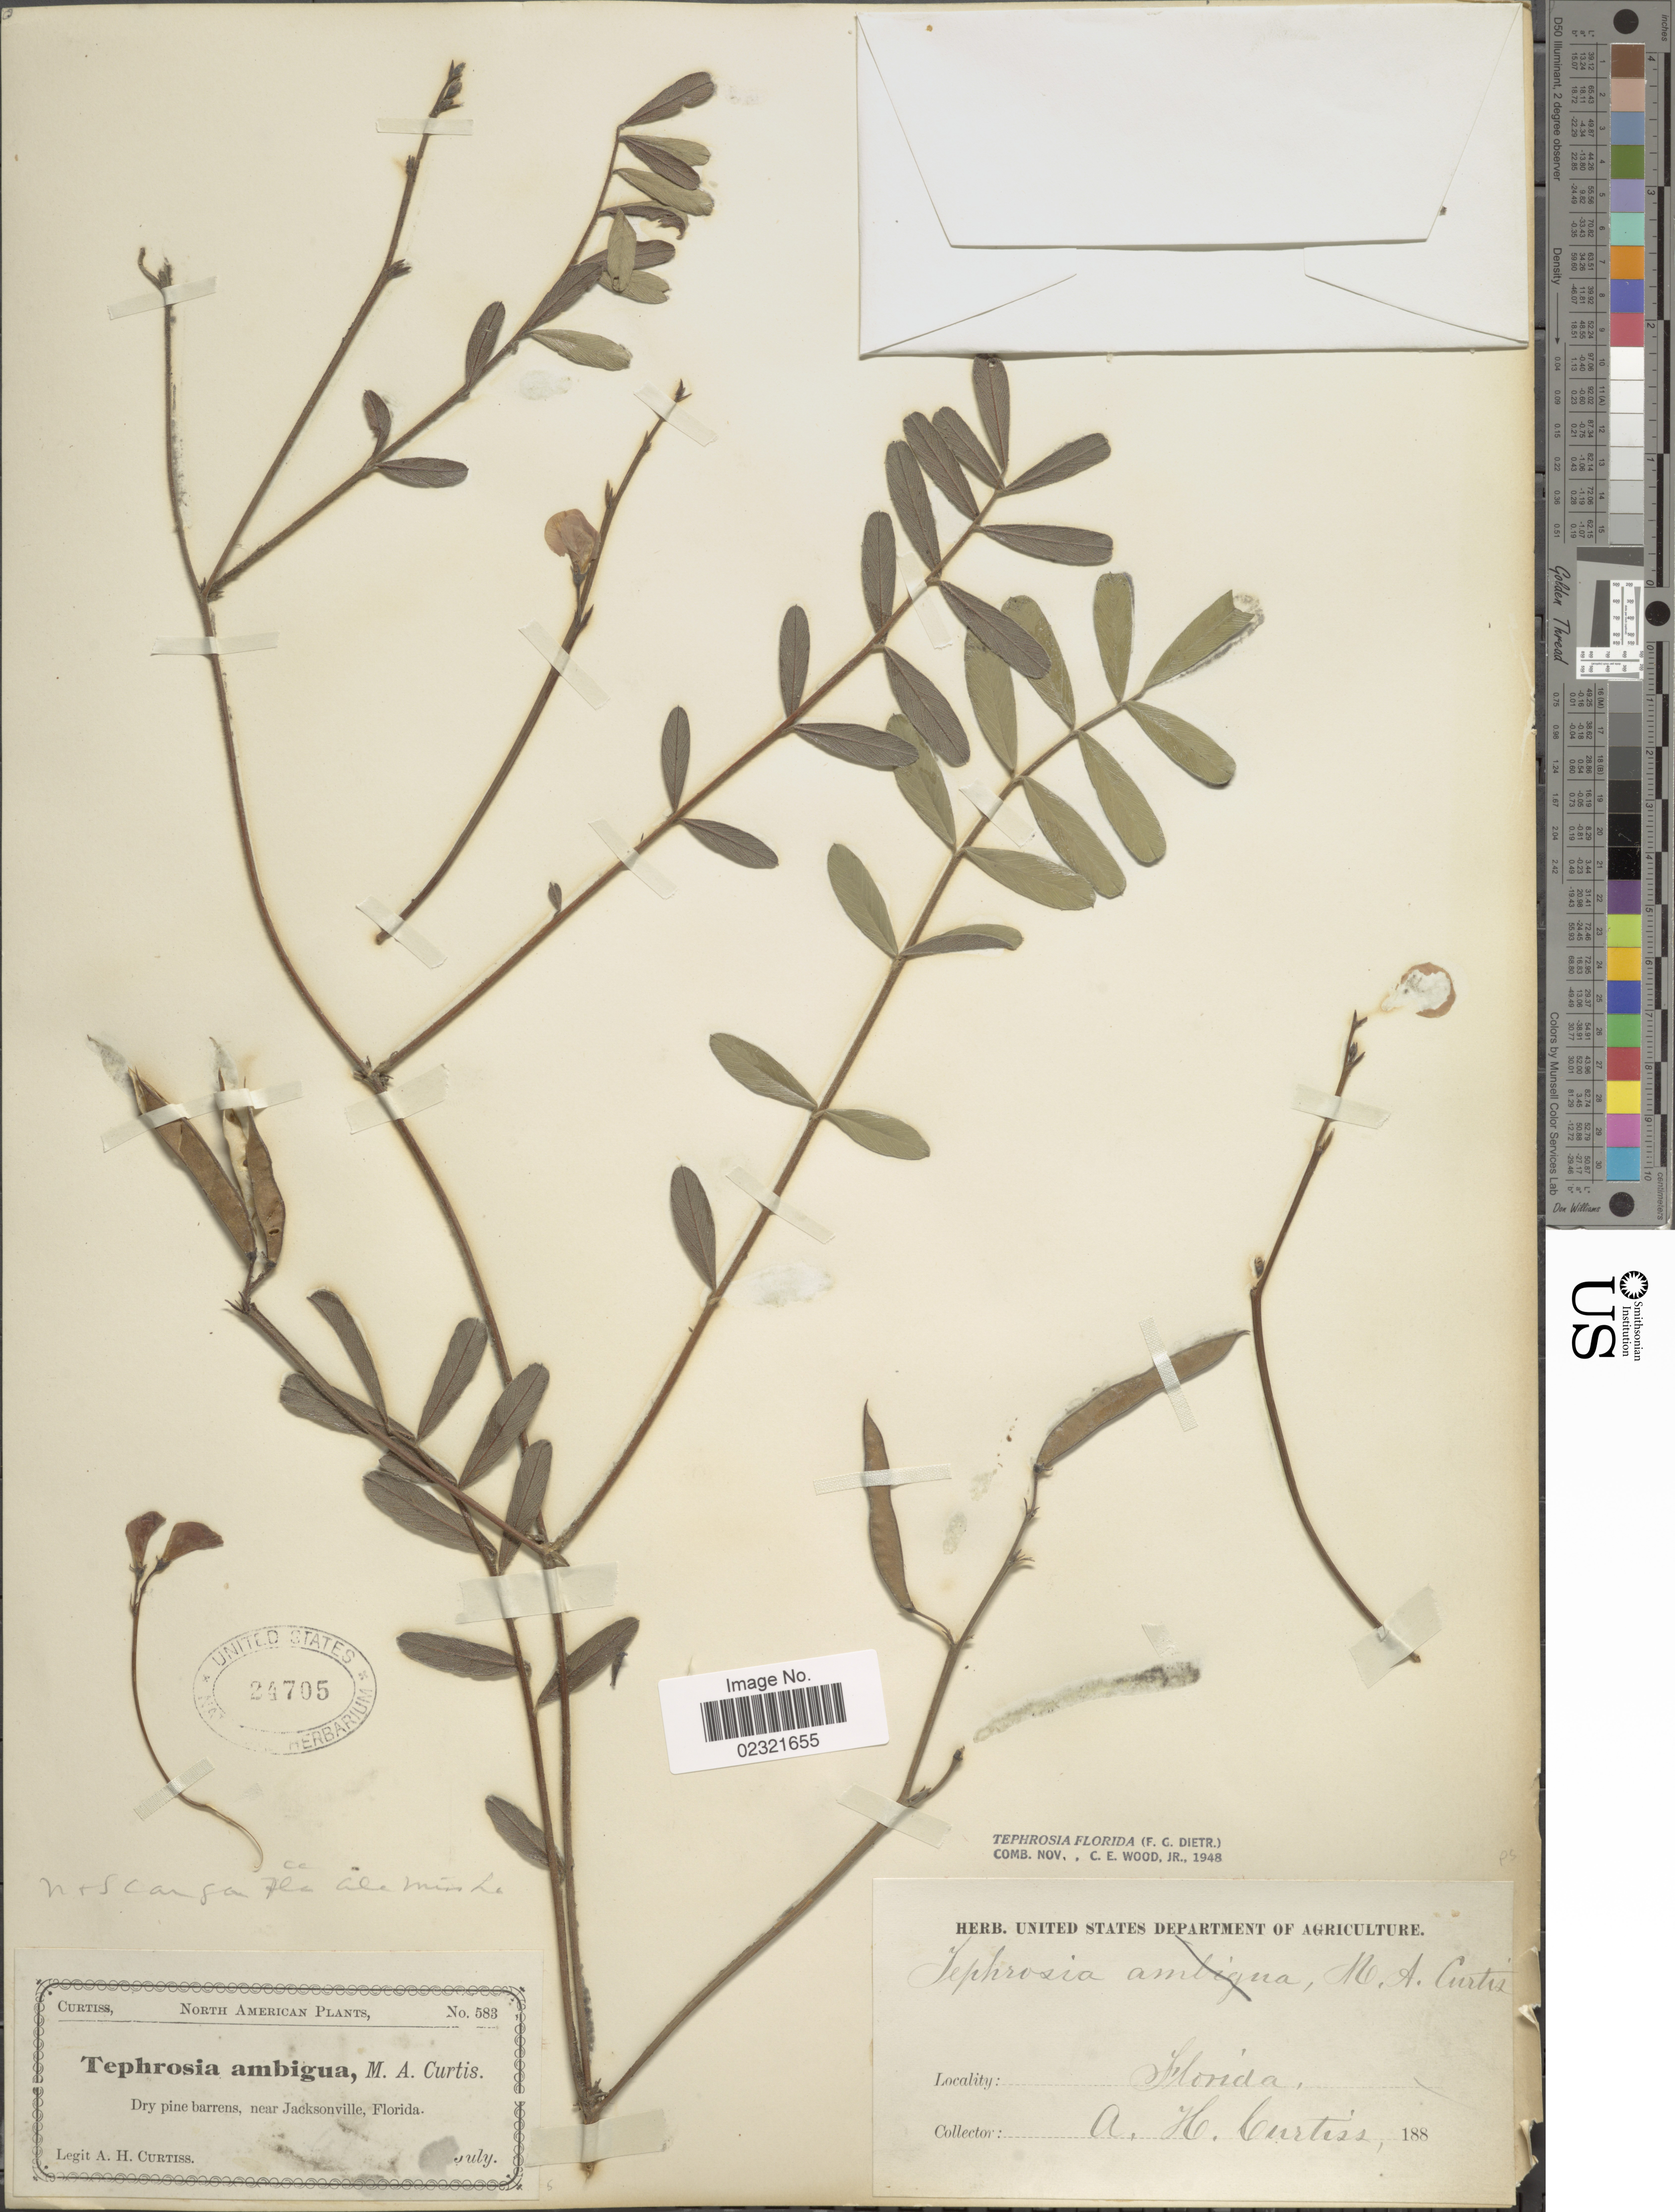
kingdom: Plantae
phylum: Tracheophyta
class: Magnoliopsida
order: Fabales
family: Fabaceae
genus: Tephrosia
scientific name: Tephrosia florida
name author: (Dietr.) C.E. Wood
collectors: A. H. Curtiss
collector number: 583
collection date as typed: Transcribed d/m/y: /7/188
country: United States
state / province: Florida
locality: Dry pine barrens, near Jacksonville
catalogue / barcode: US 24705